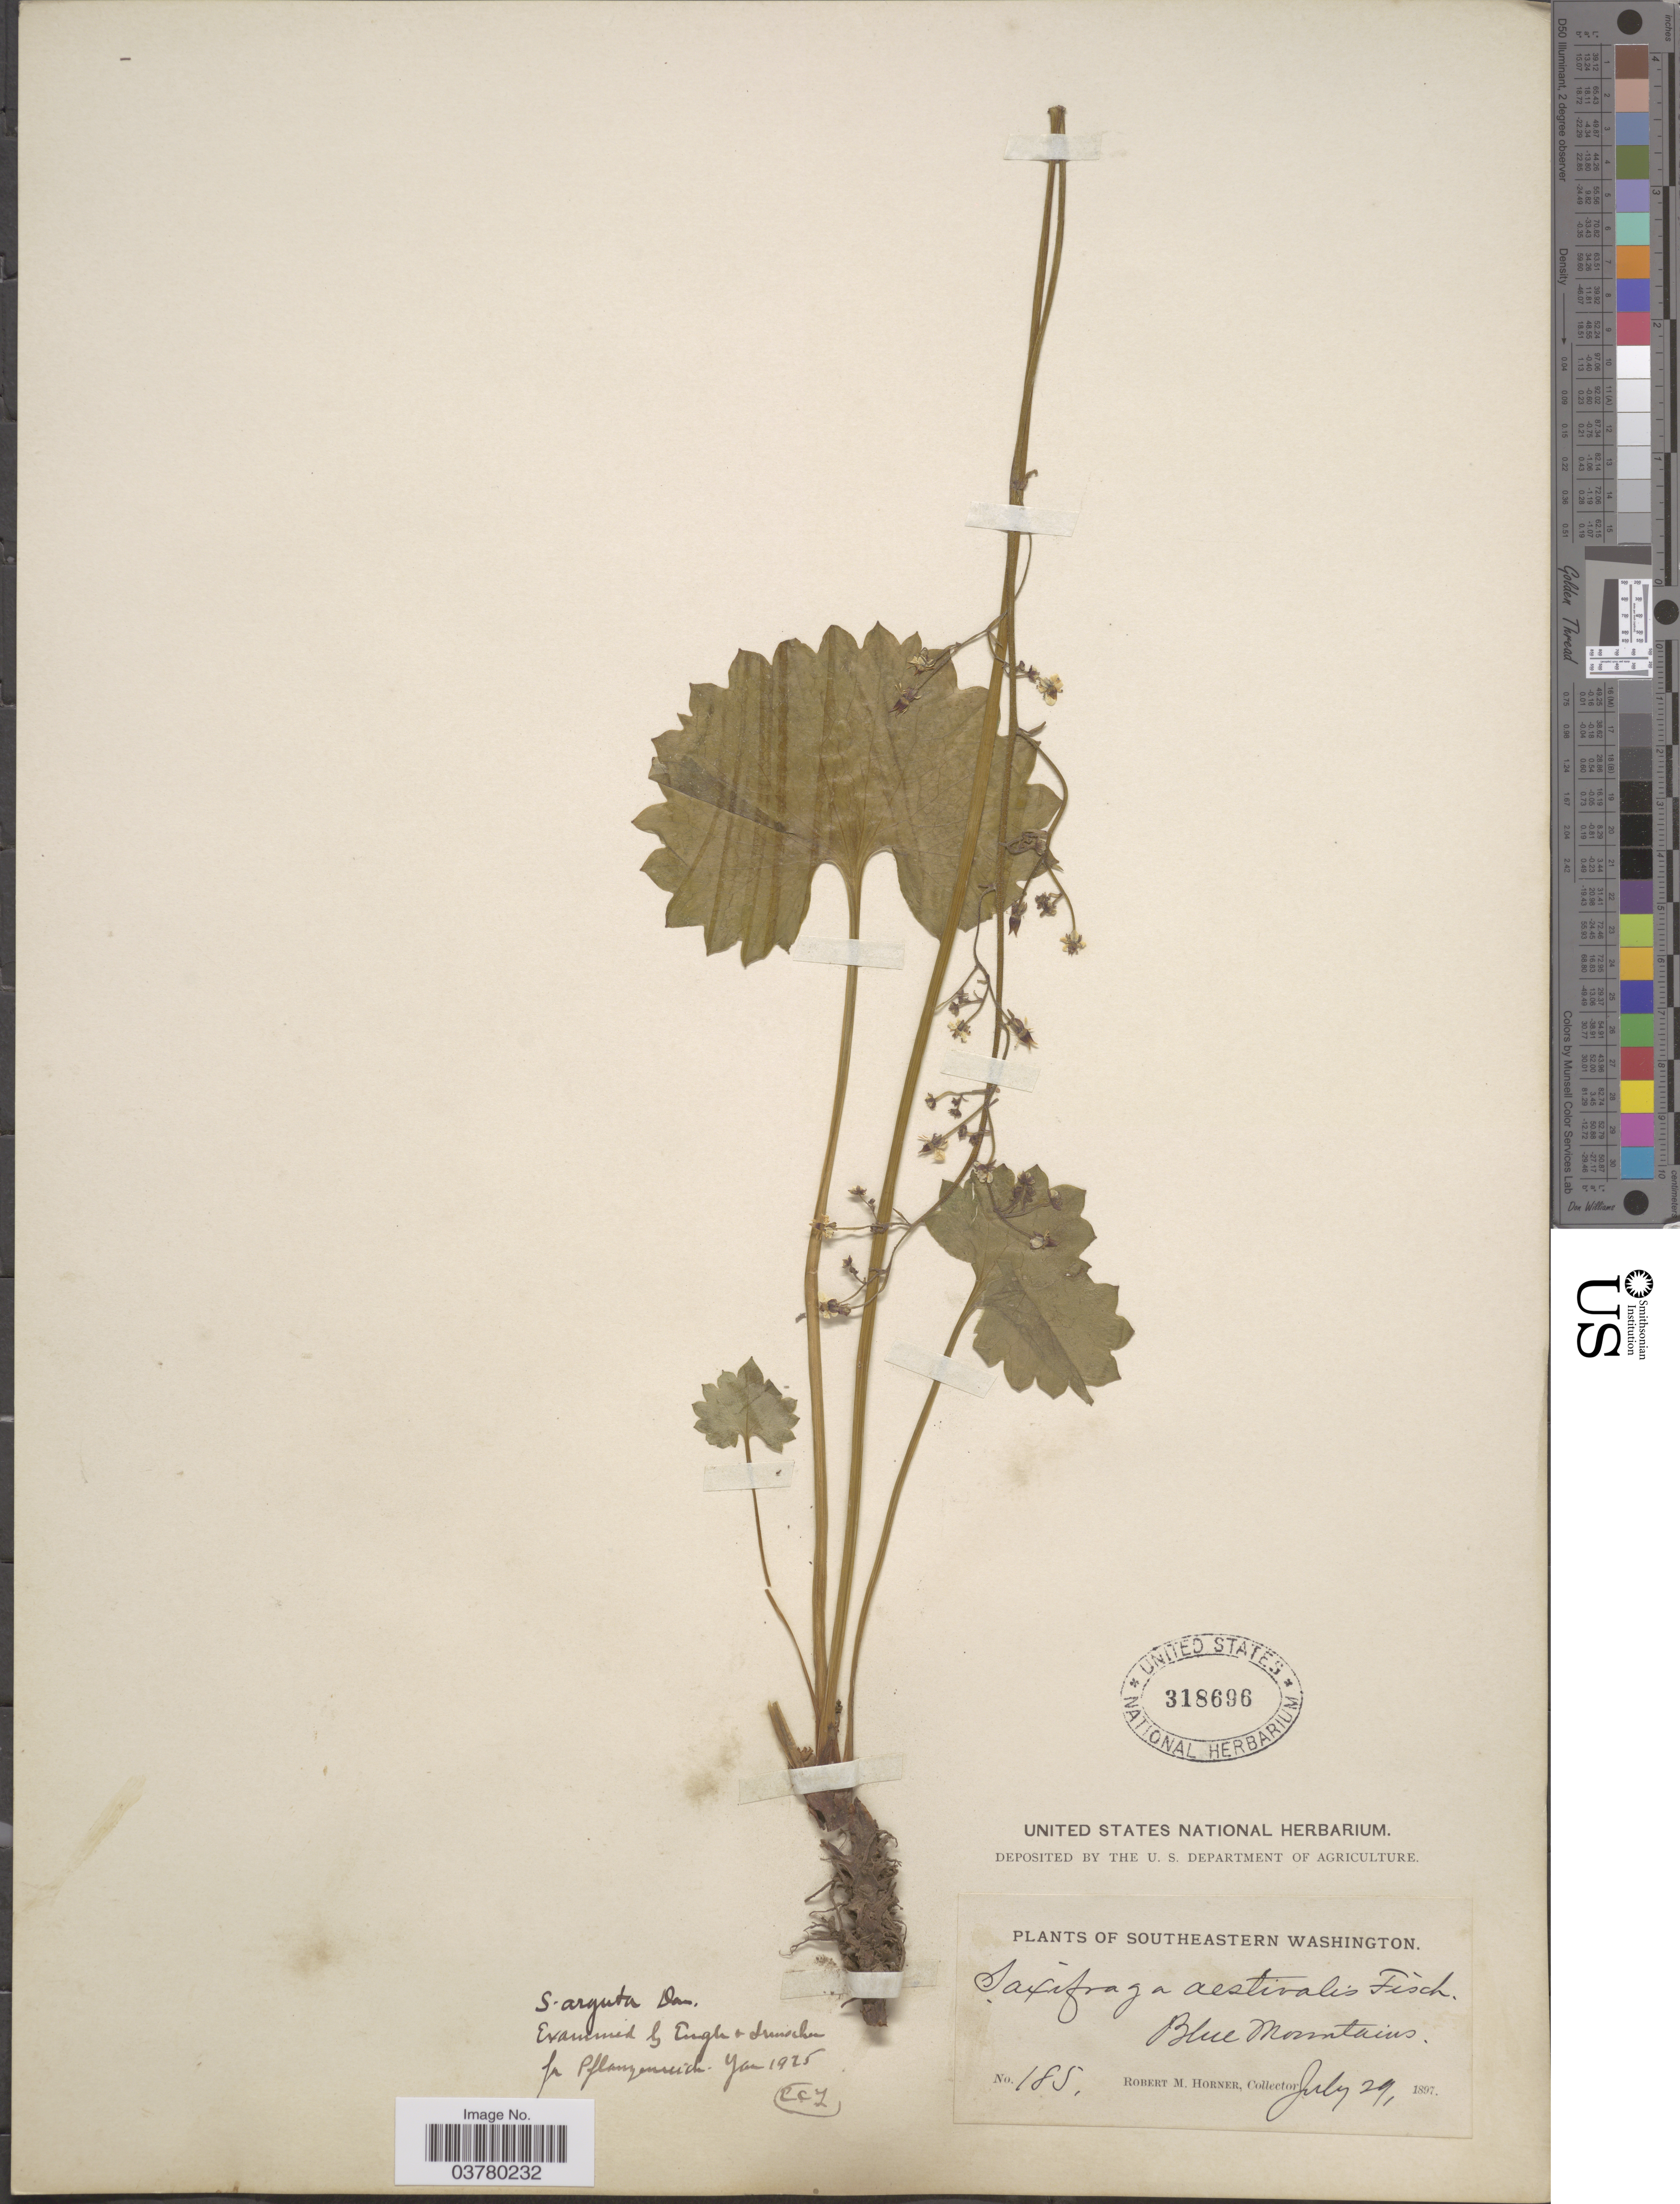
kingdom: Plantae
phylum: Tracheophyta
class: Magnoliopsida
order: Saxifragales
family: Saxifragaceae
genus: Micranthes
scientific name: Micranthes odontoloma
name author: (Piper) A. Heller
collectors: R. Horner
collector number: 185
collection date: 1897-07-29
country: United States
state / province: Washington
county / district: Clallam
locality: Southeastern Washington. Blue Mountains.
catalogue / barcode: US 318696